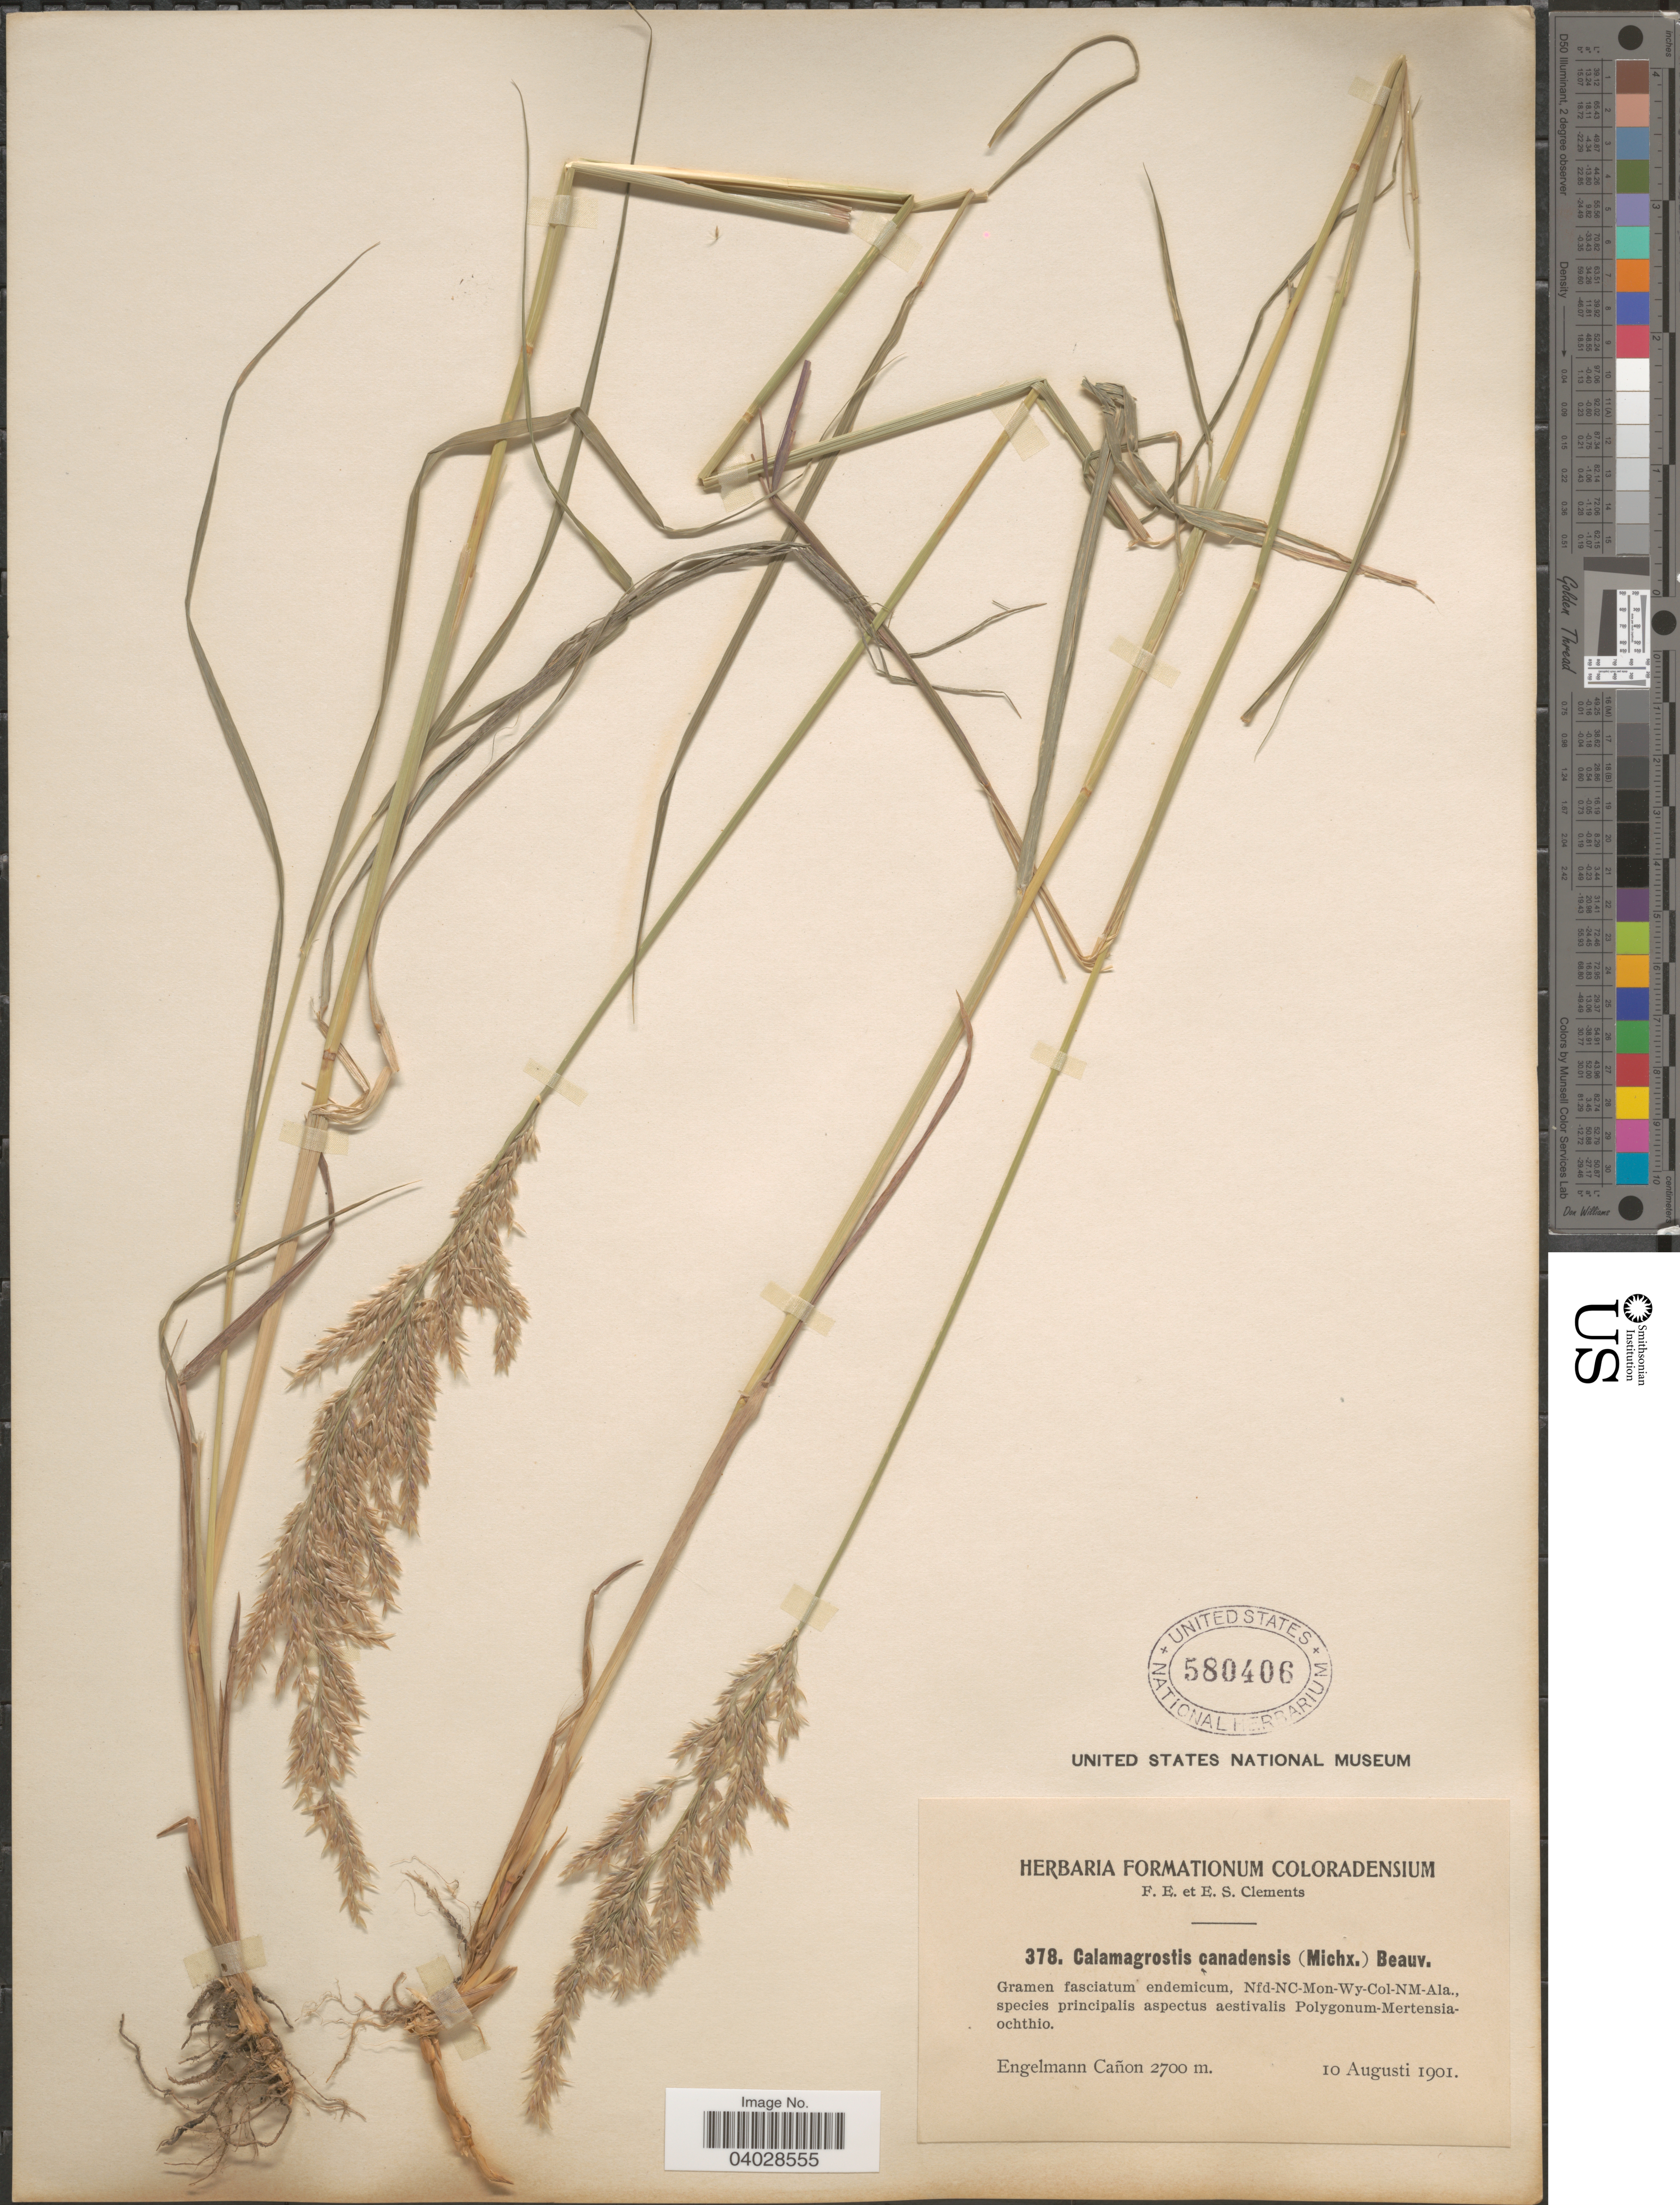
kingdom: Plantae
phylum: Tracheophyta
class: Liliopsida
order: Poales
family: Poaceae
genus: Calamagrostis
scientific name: Calamagrostis canadensis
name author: (Michx.) P. Beauv.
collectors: F. E. Clements & E. S. Clements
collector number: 378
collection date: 1901-08-10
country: United States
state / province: Colorado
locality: Engelmann Cañon.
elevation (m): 2700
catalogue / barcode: US 580406